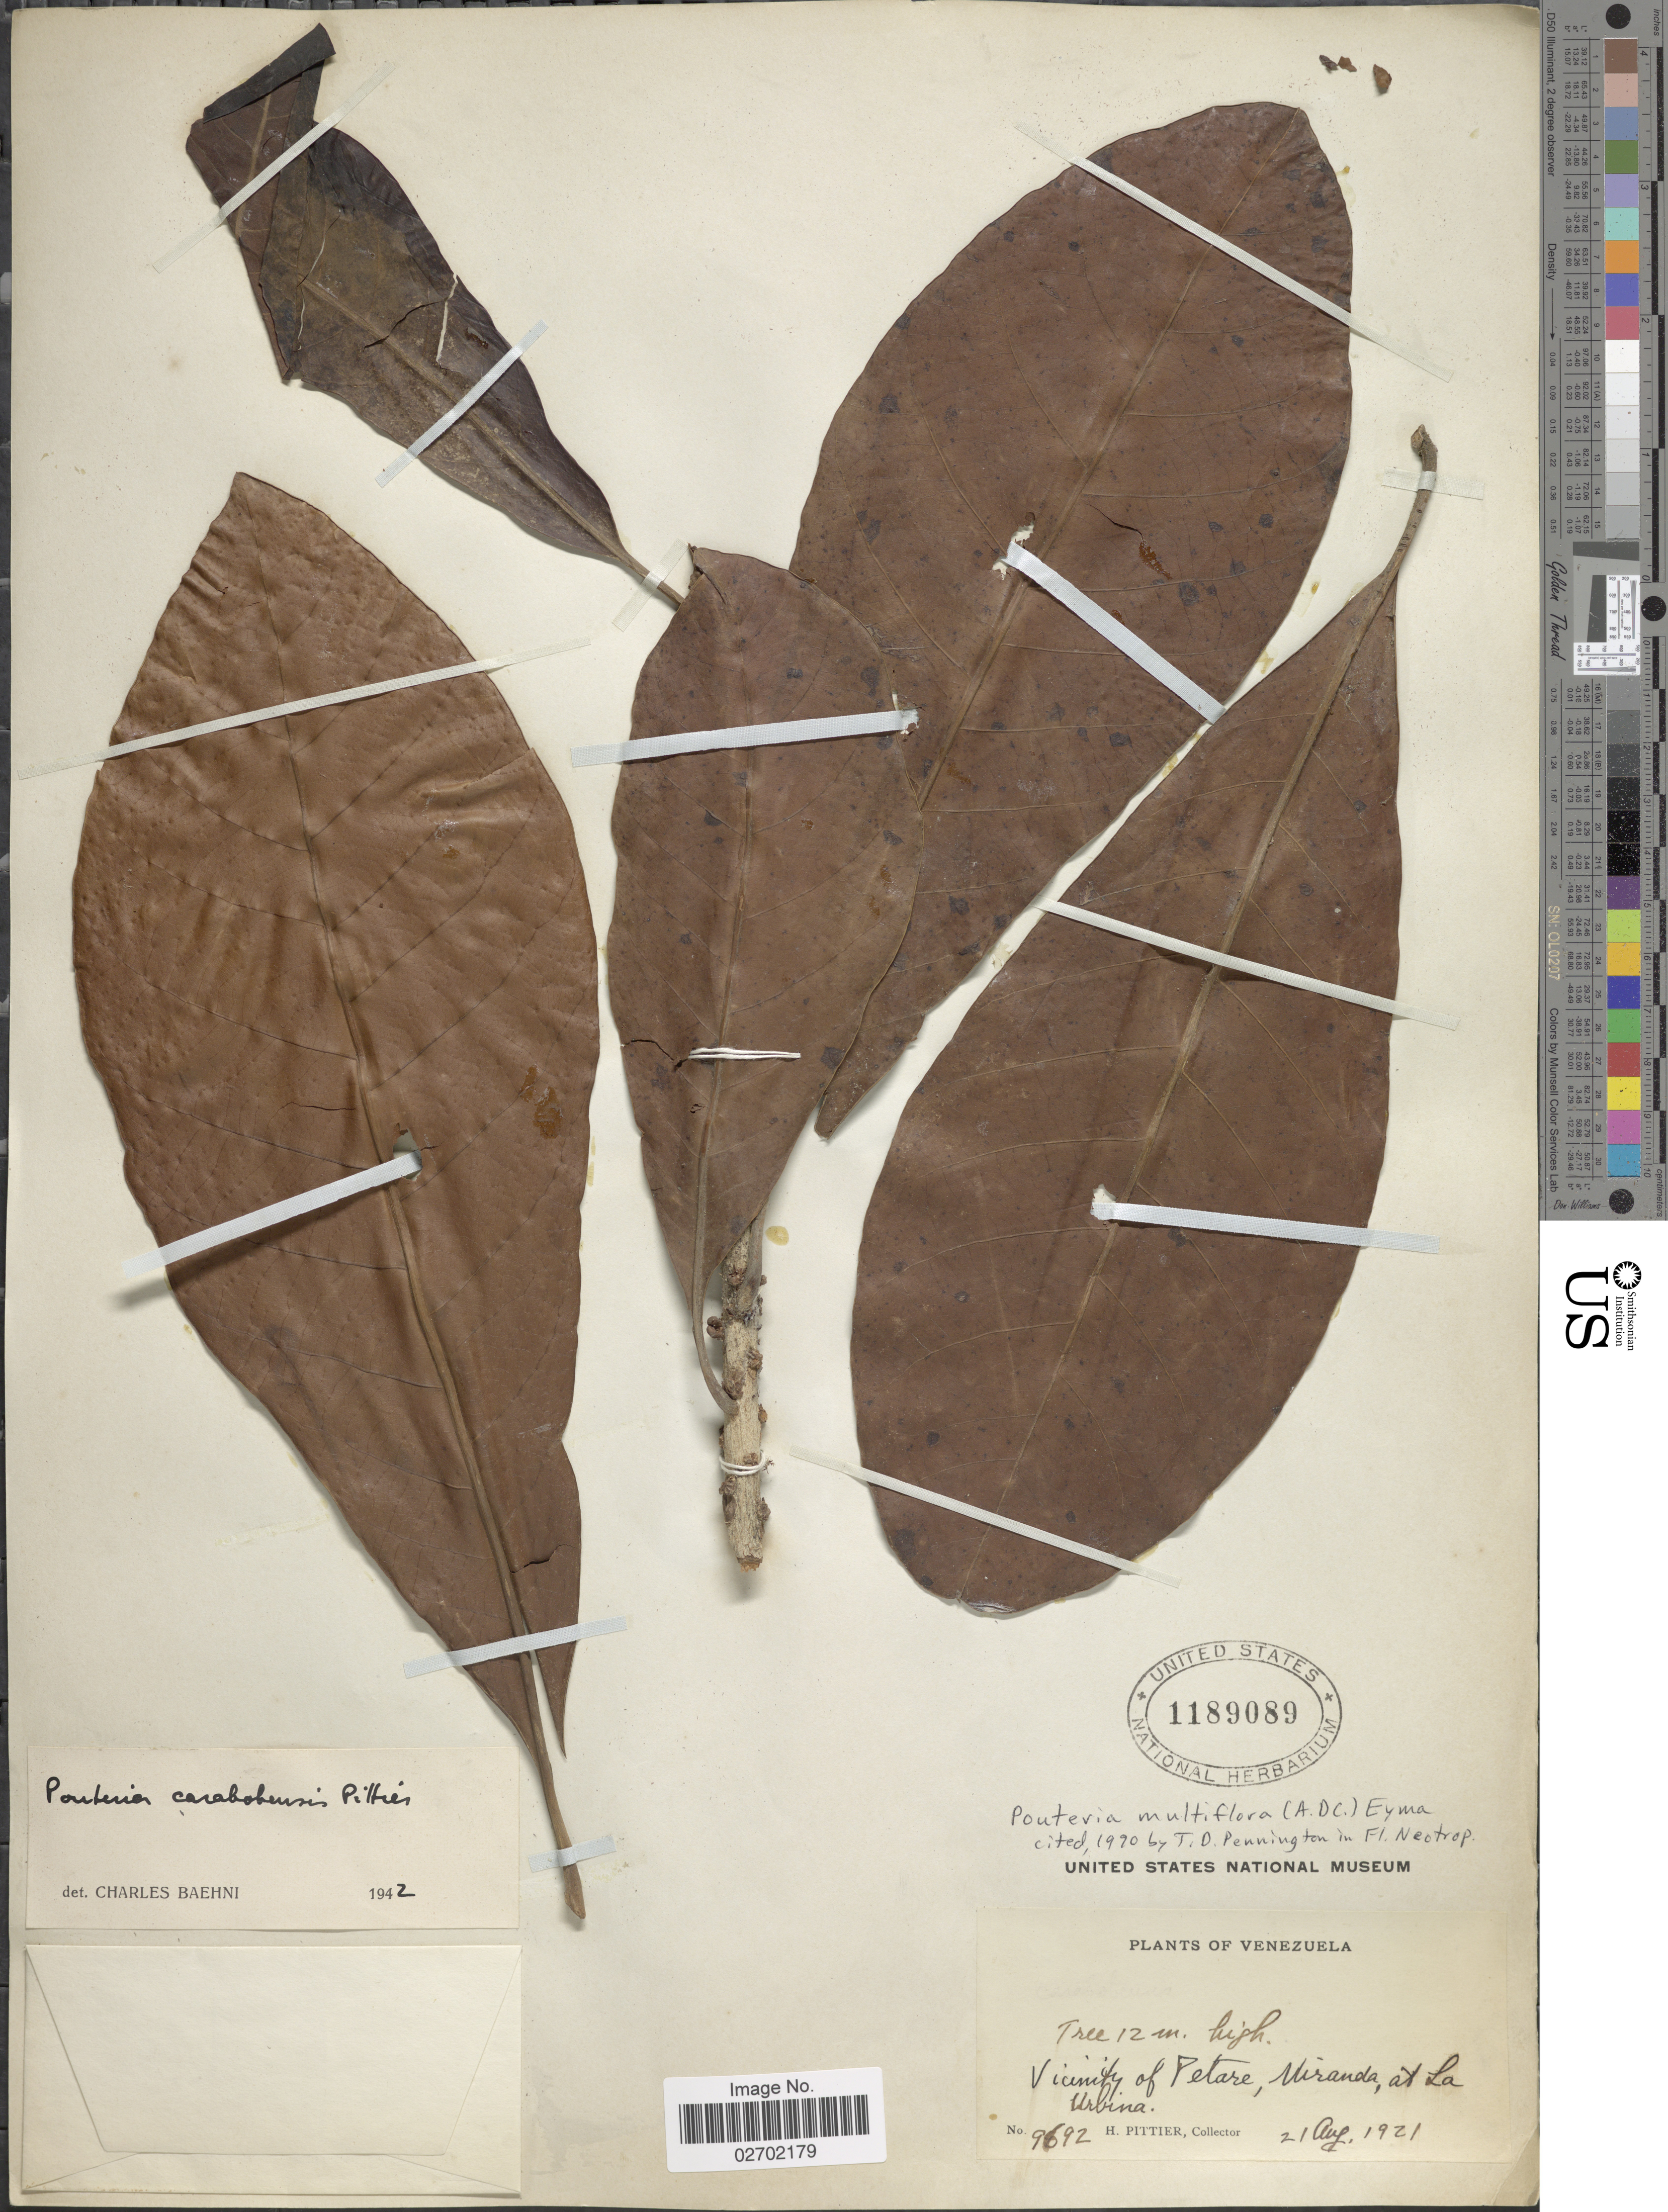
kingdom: Plantae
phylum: Tracheophyta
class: Magnoliopsida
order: Ericales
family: Sapotaceae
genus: Pouteria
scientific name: Pouteria multiflora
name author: (A. DC.) Eyma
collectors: H. F. Pittier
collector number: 9692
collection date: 1921-08-21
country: Venezuela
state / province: Miranda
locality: Vicinity of Petare, at La Urbina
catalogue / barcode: US 1189089